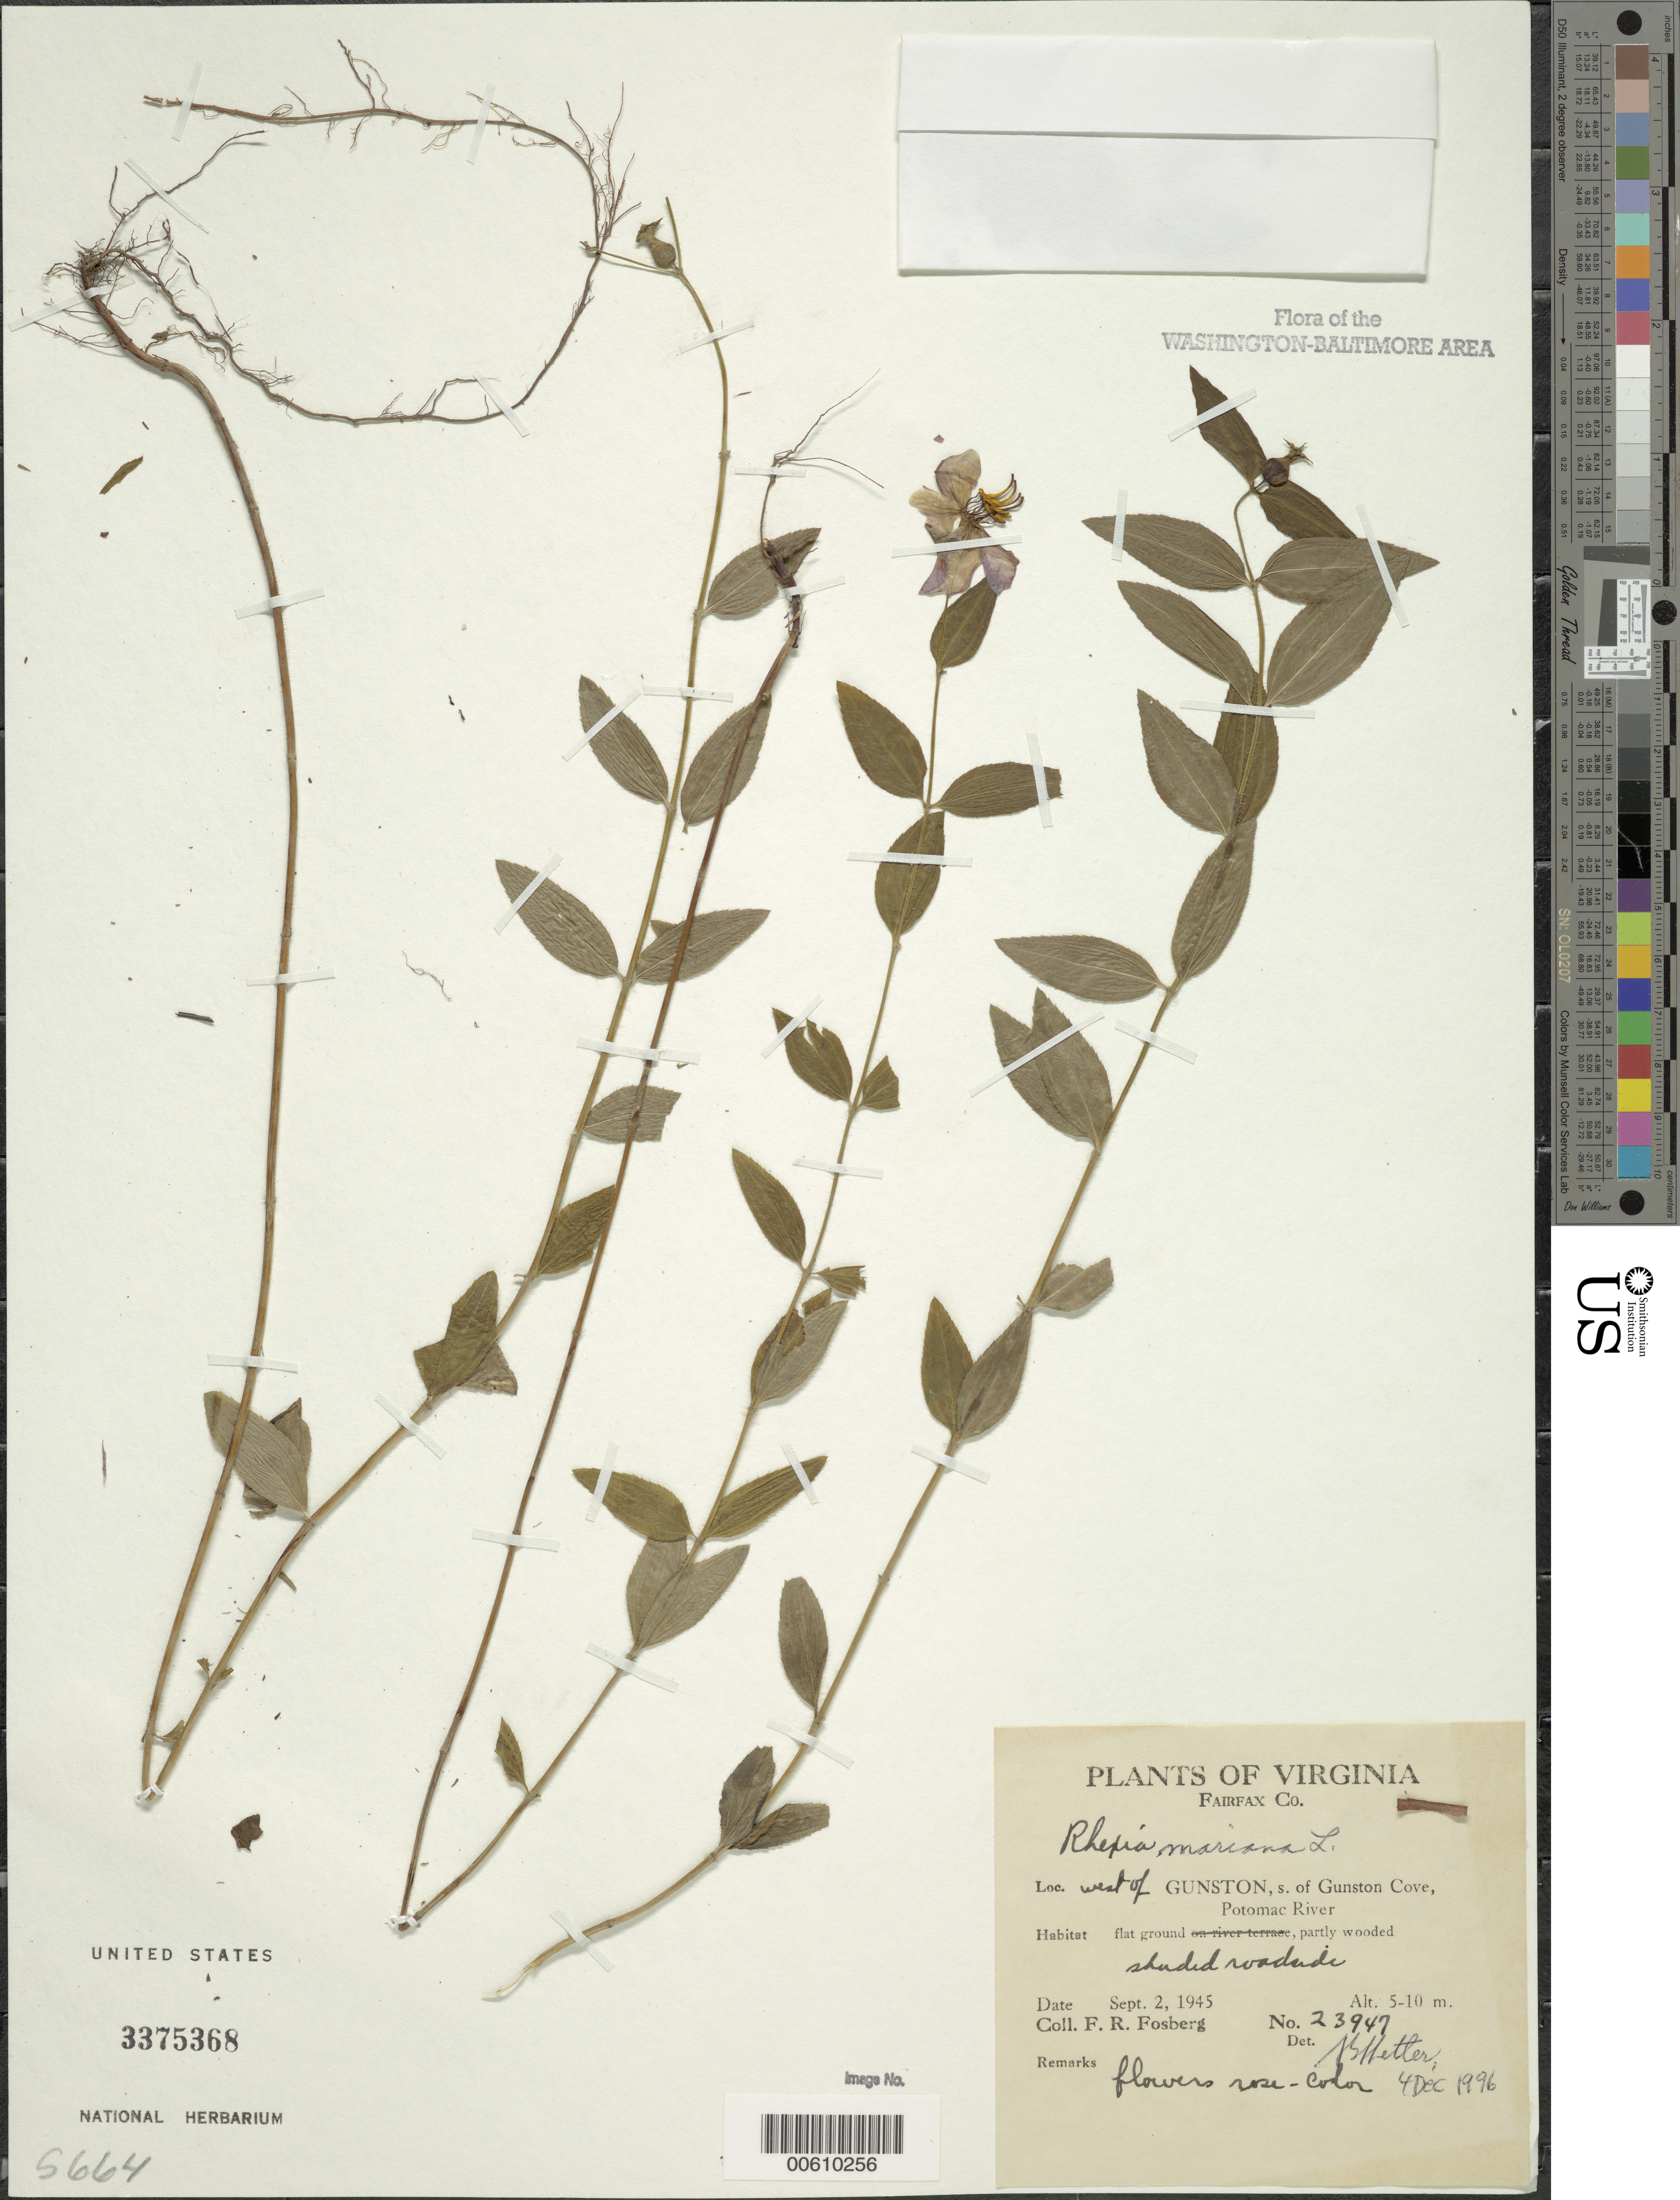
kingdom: Plantae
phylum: Tracheophyta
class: Magnoliopsida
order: Myrtales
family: Melastomataceae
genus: Rhexia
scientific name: Rhexia mariana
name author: L.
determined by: Shetler, Stanwyn G., (US), NMNH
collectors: F. R. Fosberg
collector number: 23947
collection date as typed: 02 Sep 1945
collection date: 1945-09-02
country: United States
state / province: Virginia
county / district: Fairfax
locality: W of Gunston, S of Gunston Cove, Potomac River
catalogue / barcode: US 3375368